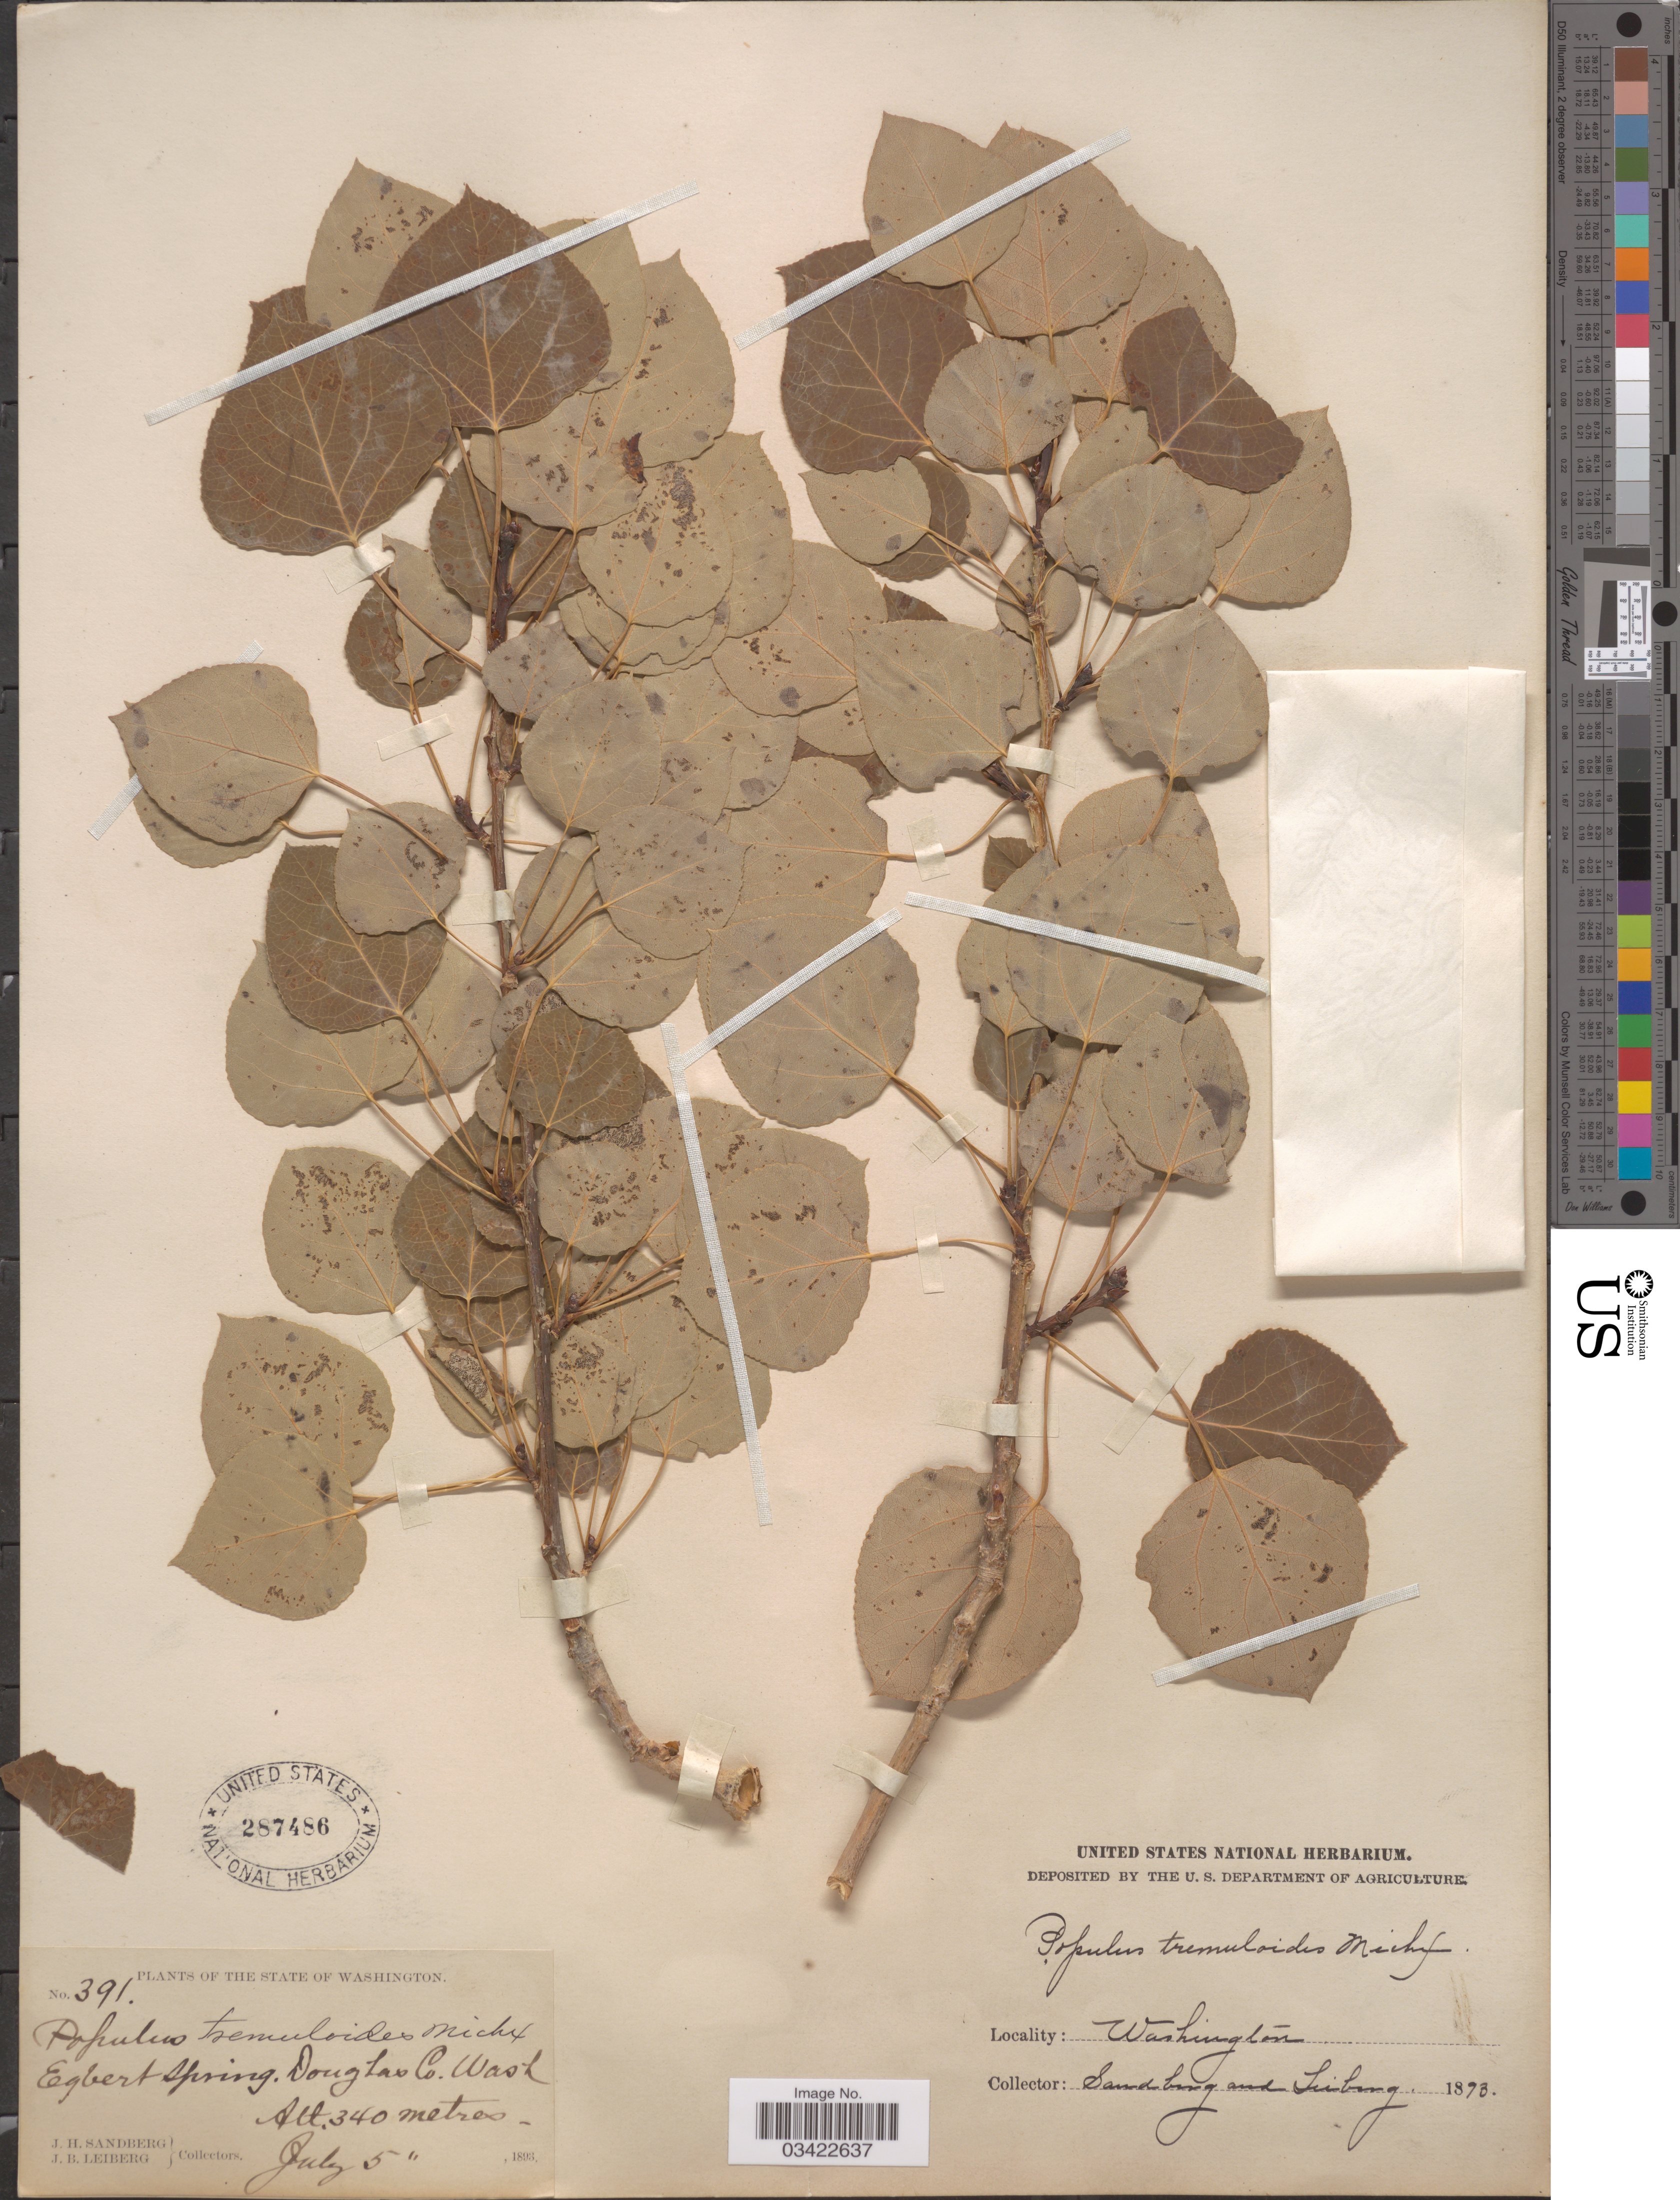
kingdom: Plantae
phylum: Tracheophyta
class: Magnoliopsida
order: Malpighiales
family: Salicaceae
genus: Populus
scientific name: Populus tremuloides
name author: Michx.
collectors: J. H. Sandberg & J. B. Leiberg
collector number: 391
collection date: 1893-07-05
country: United States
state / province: Washington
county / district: Douglas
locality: Egbert Spring. Douglas Co.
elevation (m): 340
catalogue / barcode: US 287486